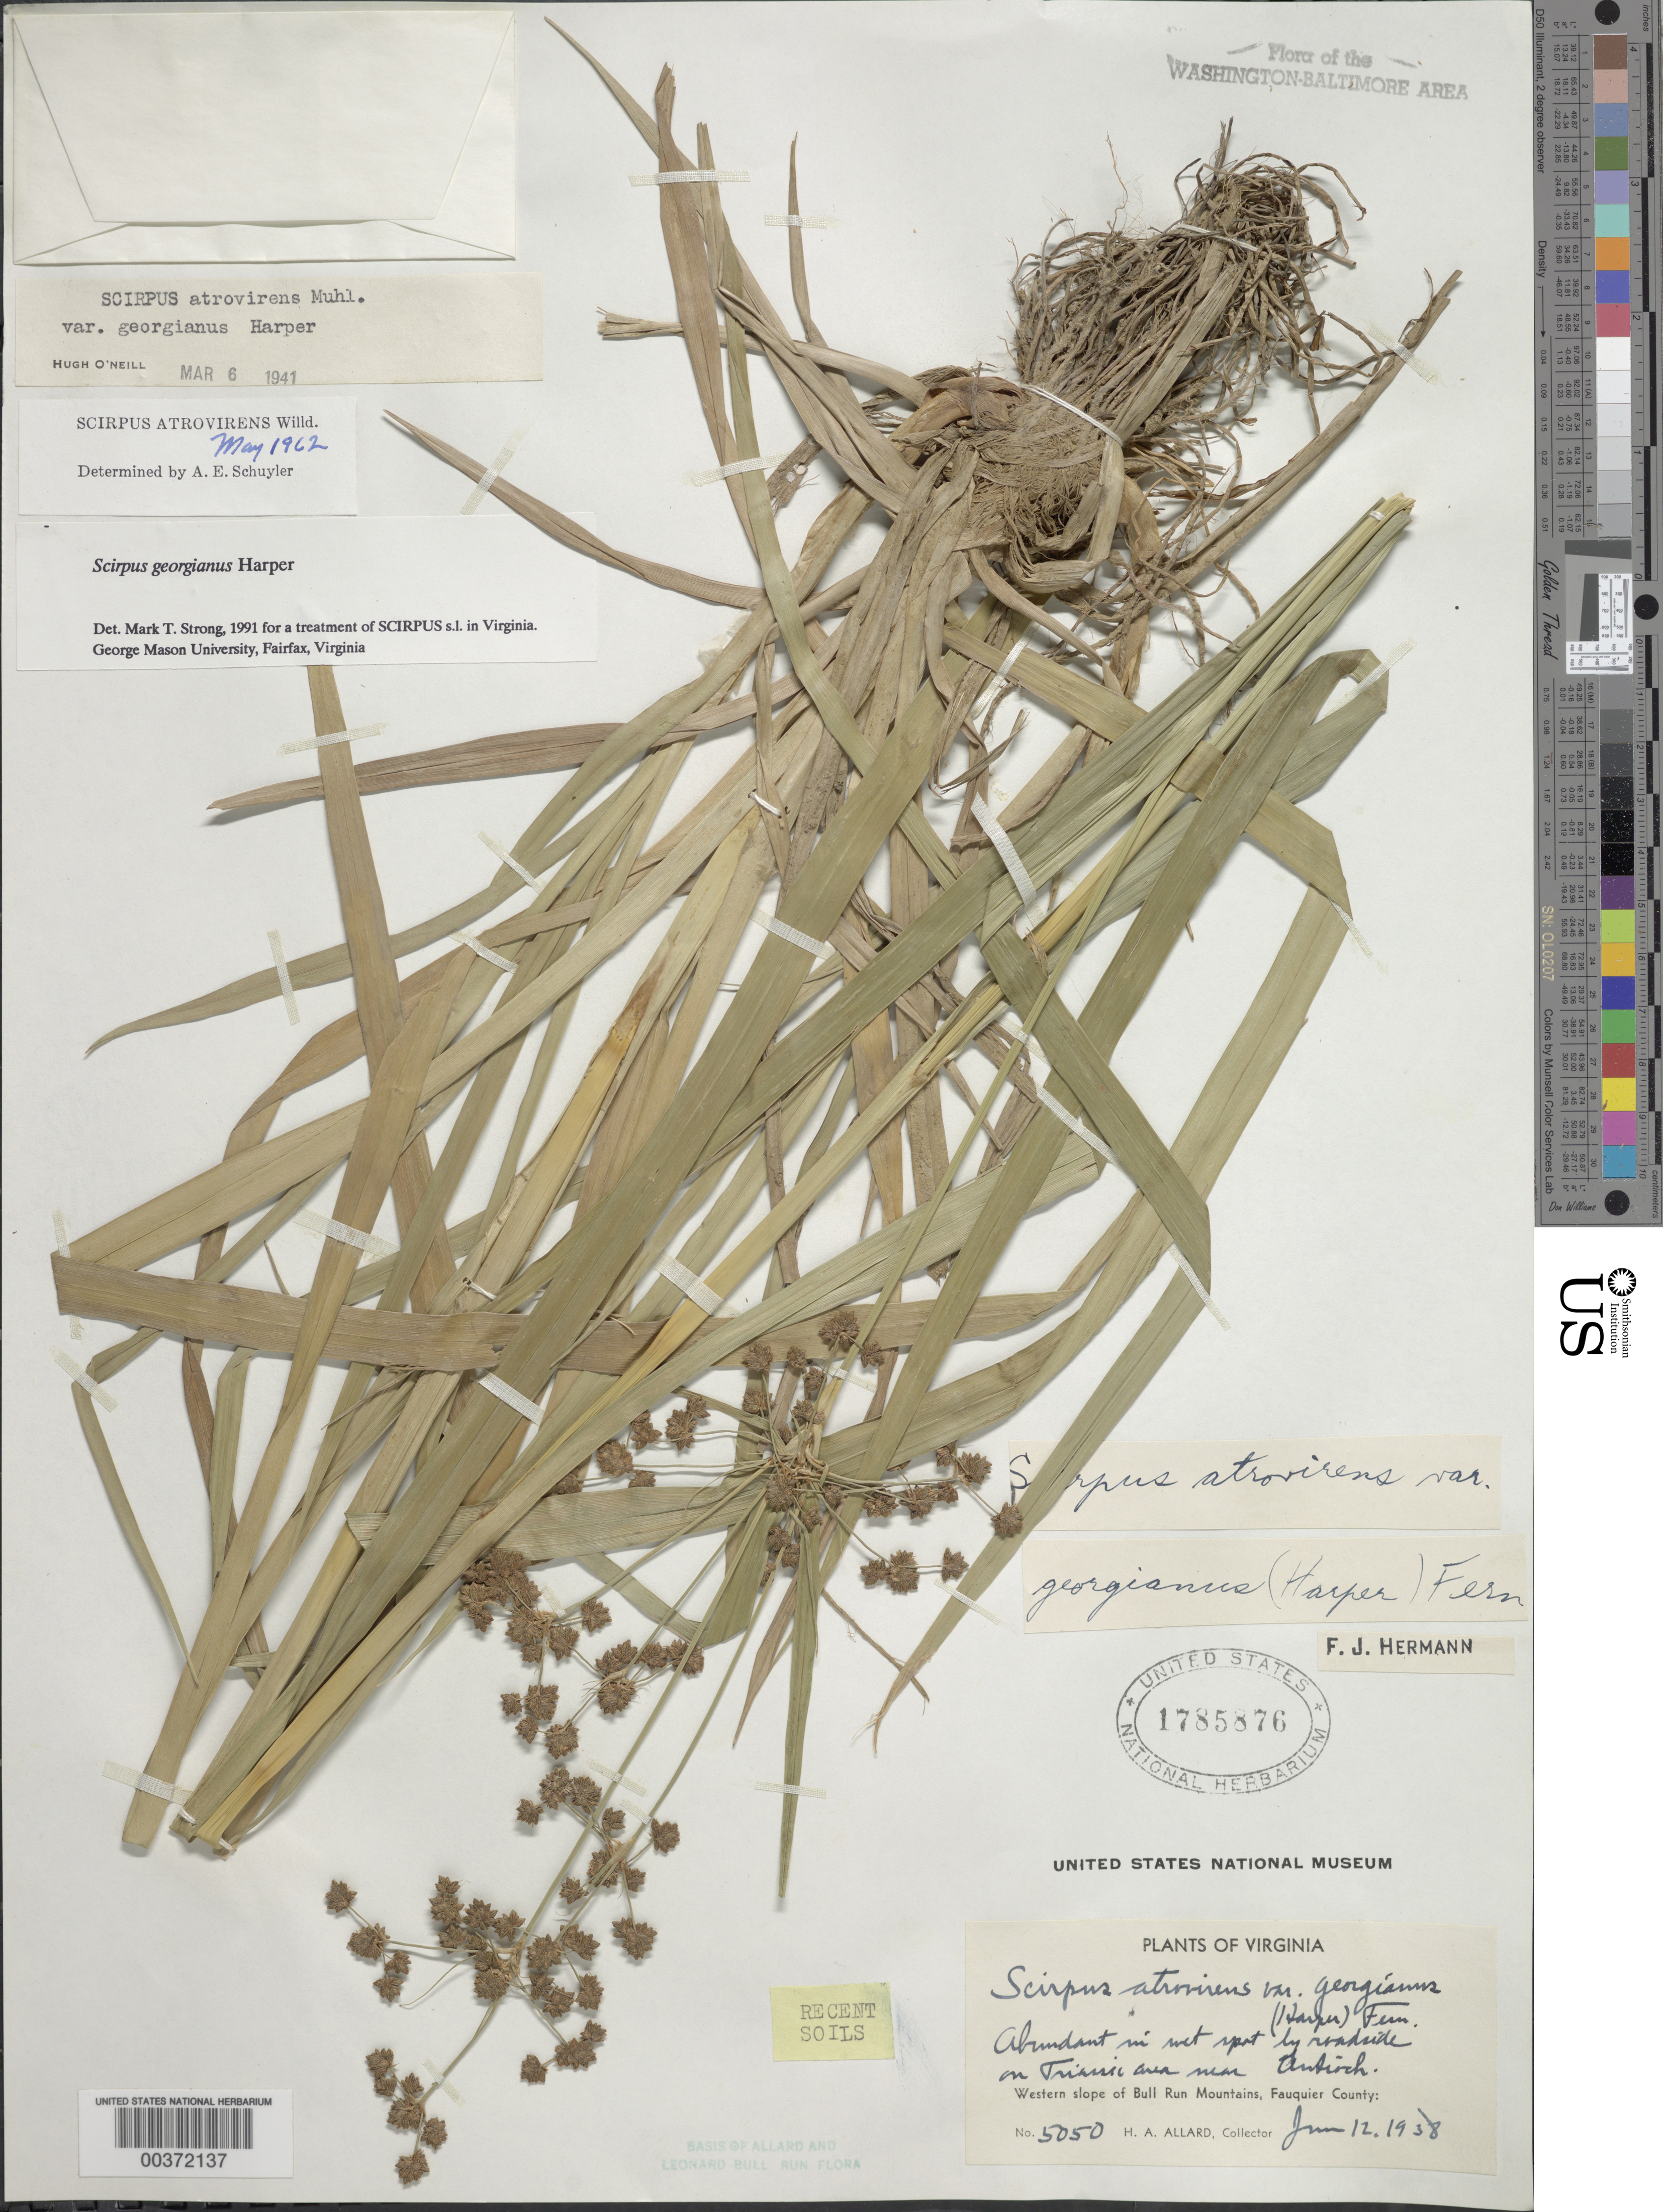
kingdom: Plantae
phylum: Tracheophyta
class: Liliopsida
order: Poales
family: Cyperaceae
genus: Scirpus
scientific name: Scirpus atrovirens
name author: Willd.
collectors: H. A. Allard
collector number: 5050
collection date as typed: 12 Jun 1938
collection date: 1938-06-12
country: United States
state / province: Virginia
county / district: Fauquier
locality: Antioch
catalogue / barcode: US 1785876